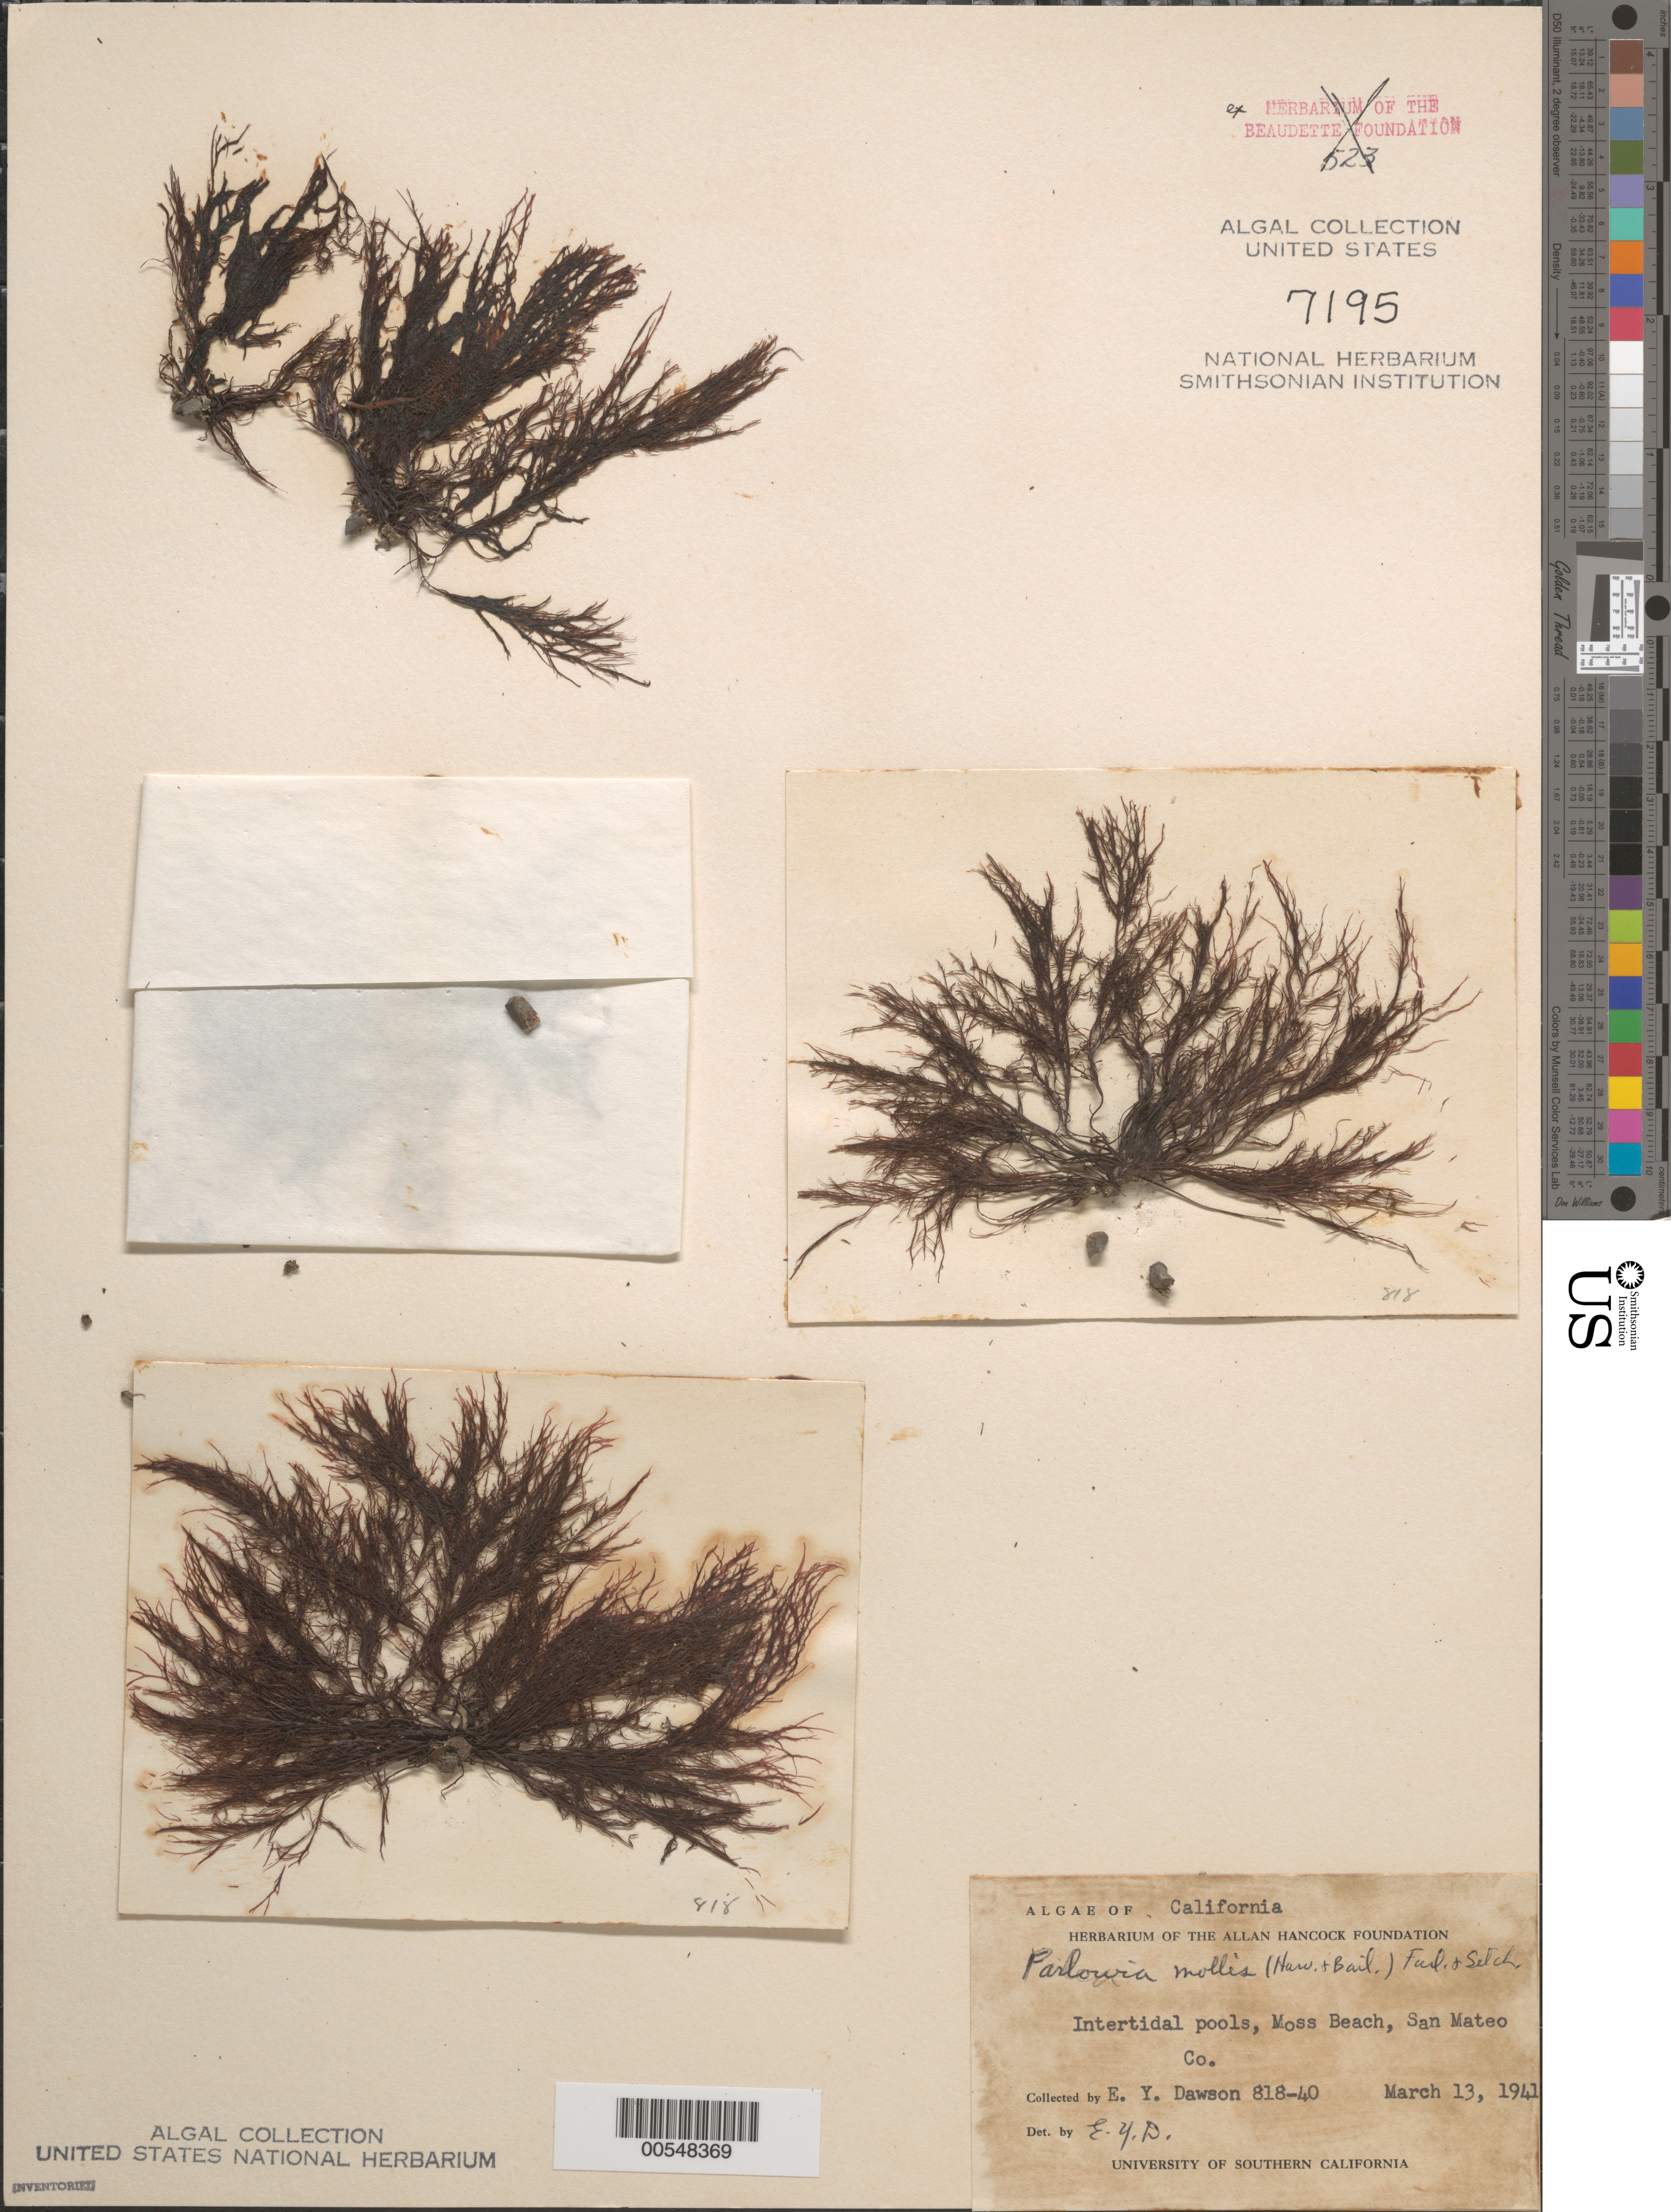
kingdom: Plantae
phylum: Rhodophyta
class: Florideophyceae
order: Gigartinales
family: Dumontiaceae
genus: Farlowia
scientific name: Farlowia mollis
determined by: Dawson, E. Y.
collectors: E. Y. Dawson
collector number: EYD 818-40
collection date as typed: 13 Mar 1941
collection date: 1941-03-13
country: United States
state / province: California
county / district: San Mateo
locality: Moss Beach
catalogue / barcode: US 7195